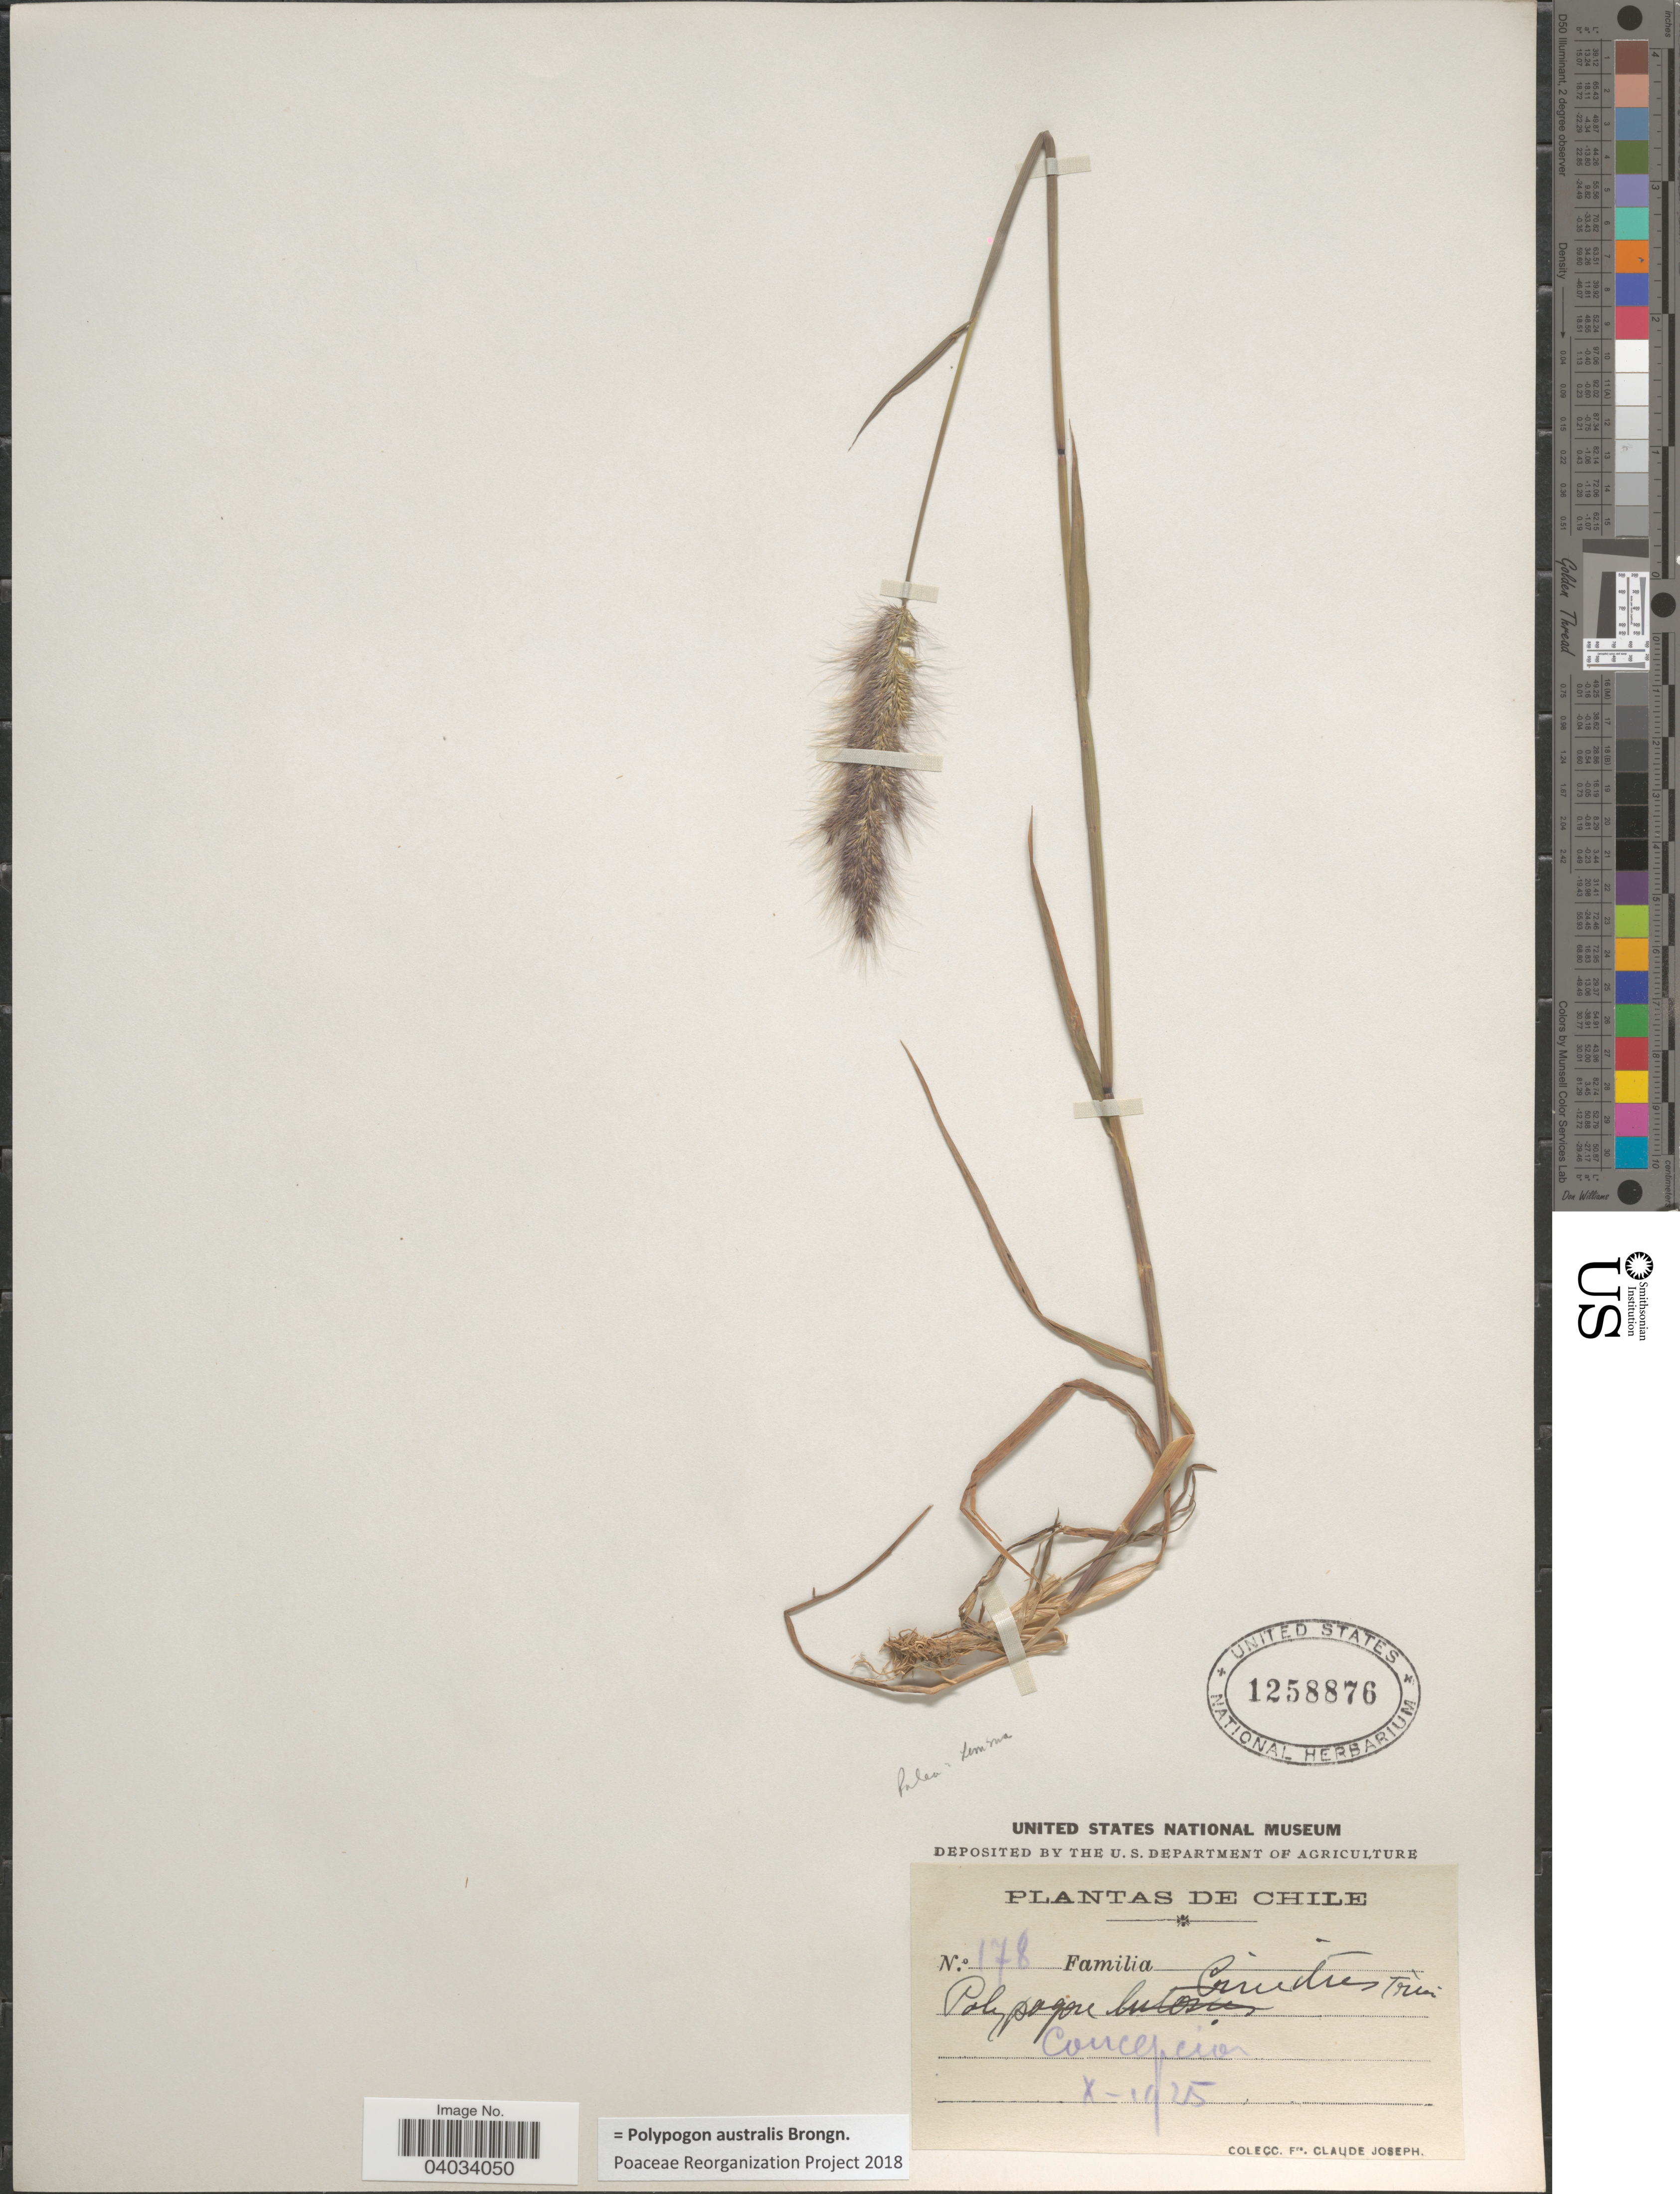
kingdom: Plantae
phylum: Tracheophyta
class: Liliopsida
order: Poales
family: Poaceae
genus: Polypogon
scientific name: Polypogon australis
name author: Brongn.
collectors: Bro. Claude-Joseph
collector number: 178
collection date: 1925-10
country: Chile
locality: Concepcion.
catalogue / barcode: US 1258876